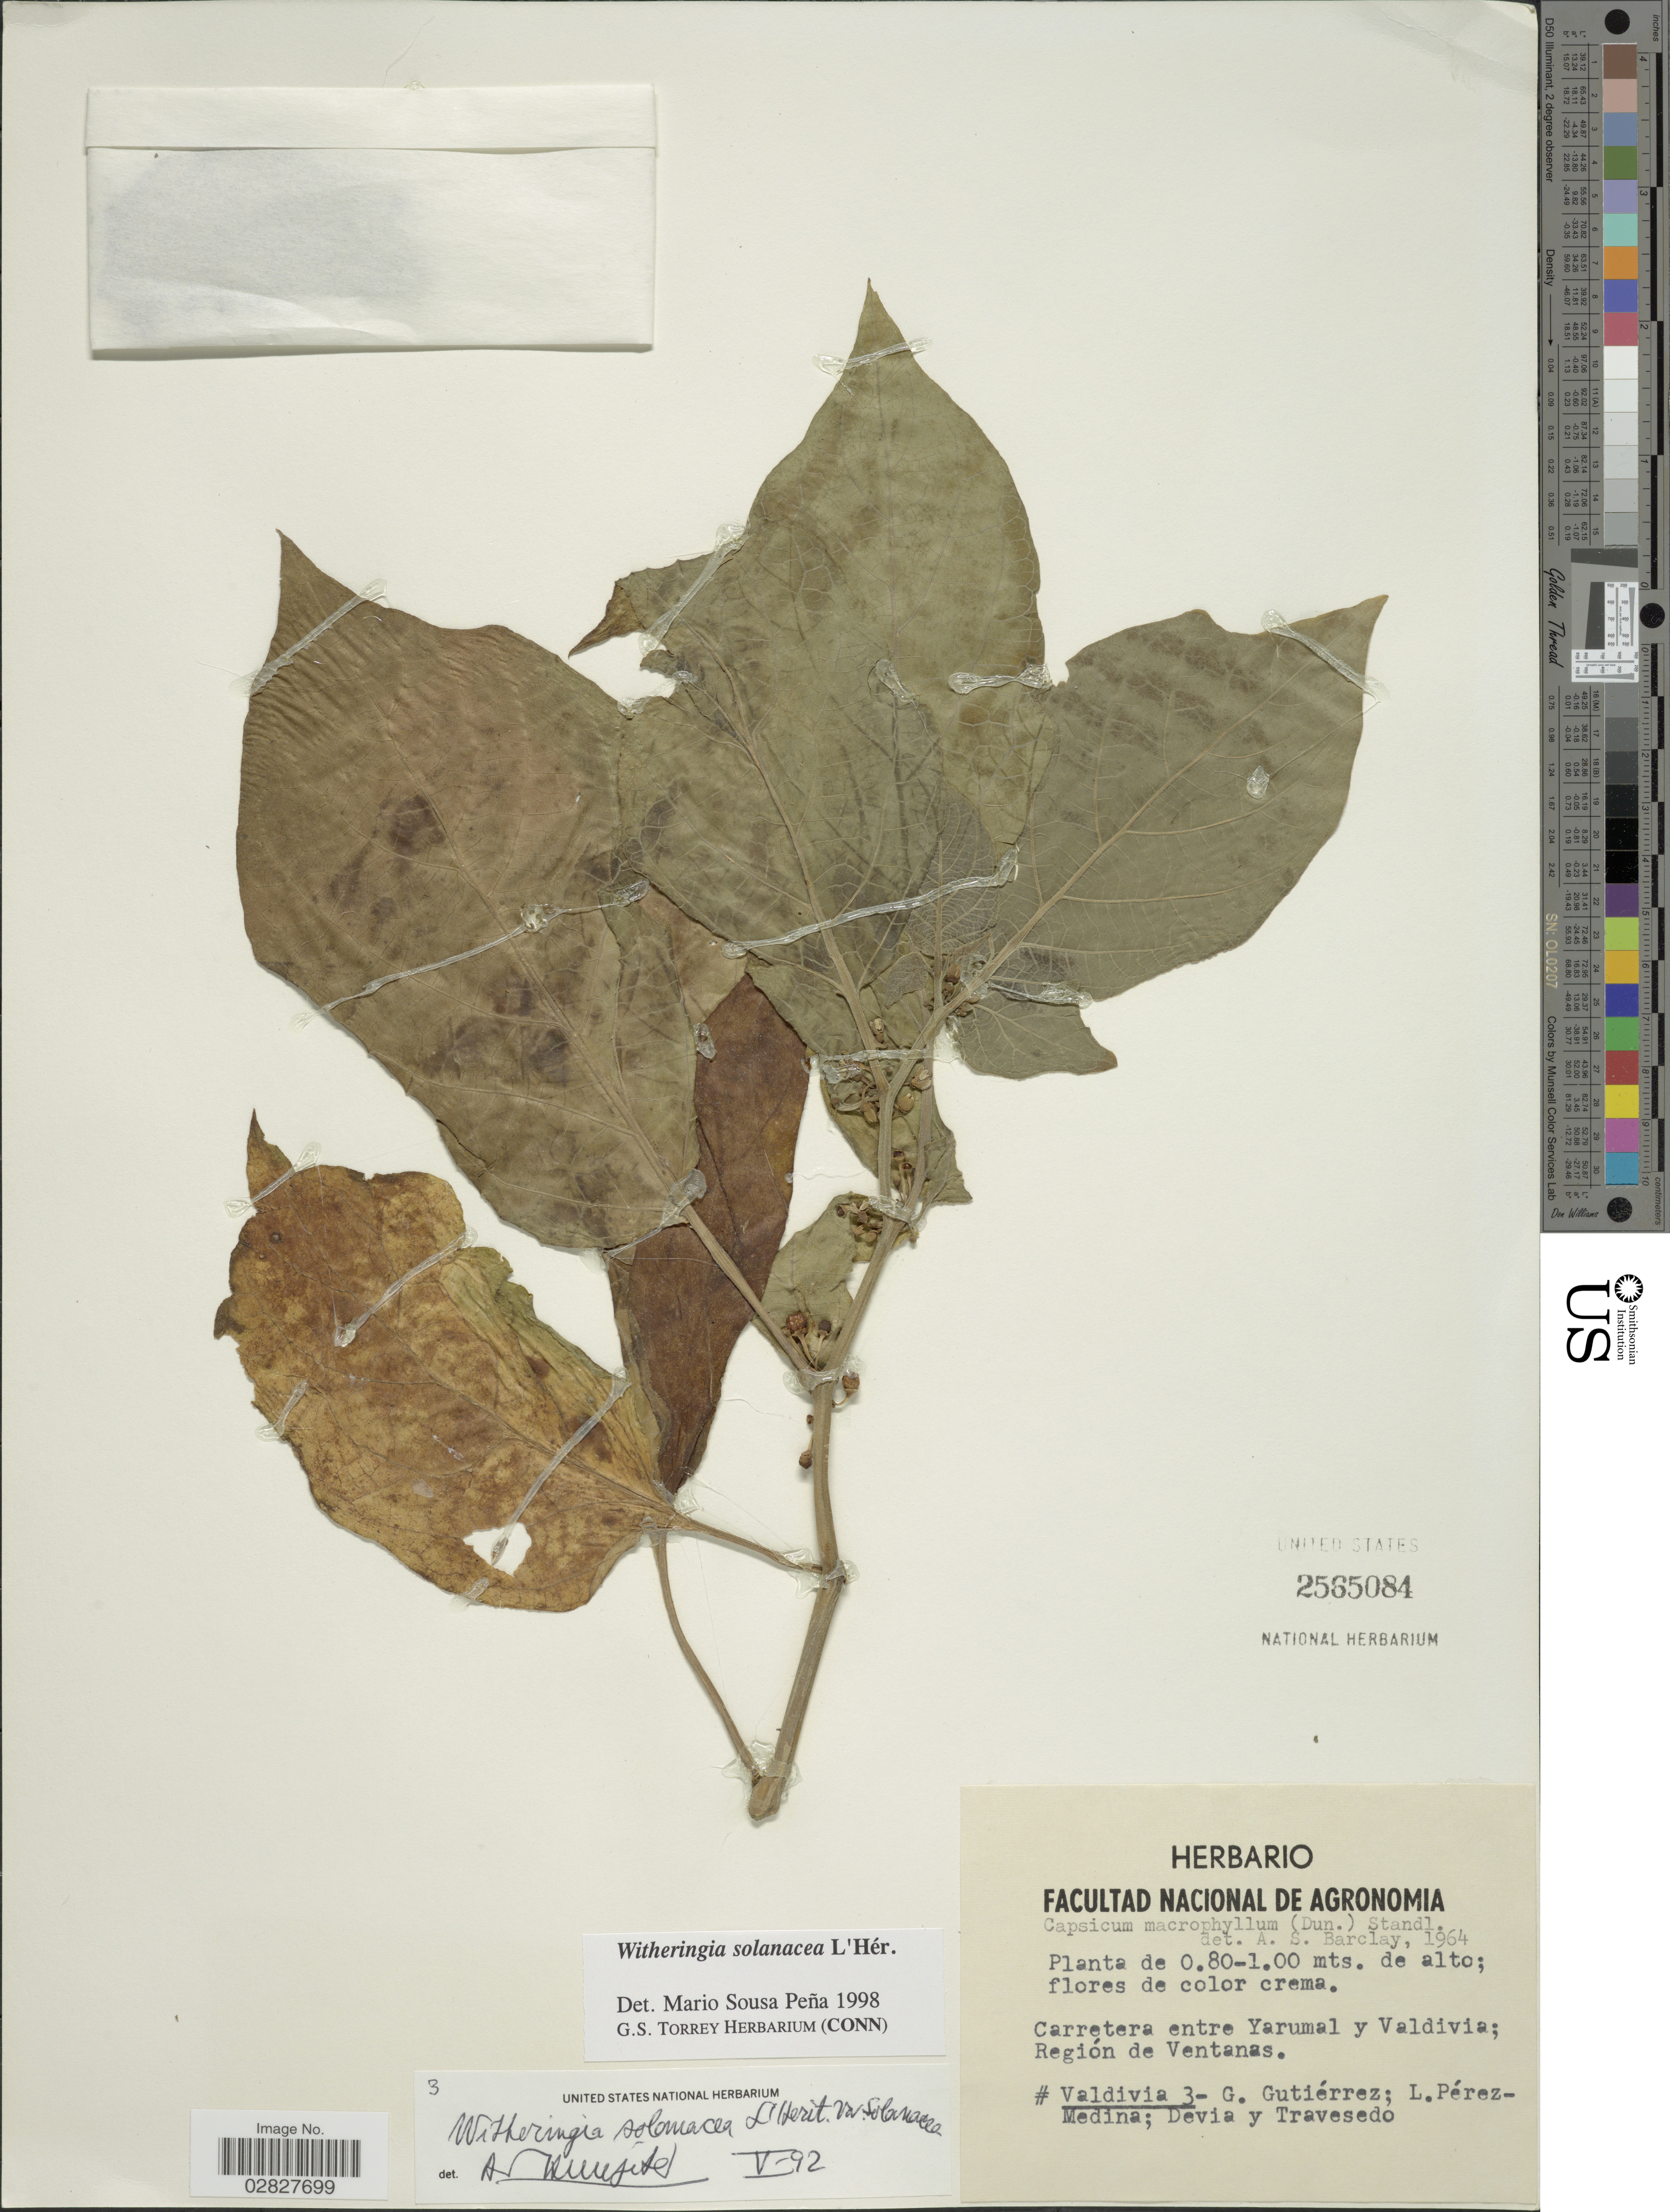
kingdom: Plantae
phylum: Tracheophyta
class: Magnoliopsida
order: Solanales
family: Solanaceae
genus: Witheringia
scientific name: Witheringia solanacea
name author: L'Hér.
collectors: G. Gutiérrez, L. Pérez-Medina, -. Devia & E. Travecedo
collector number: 3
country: Colombia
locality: Carretera entre Yarumal y Valdivia; Región de Ventanas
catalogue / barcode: US 2565084